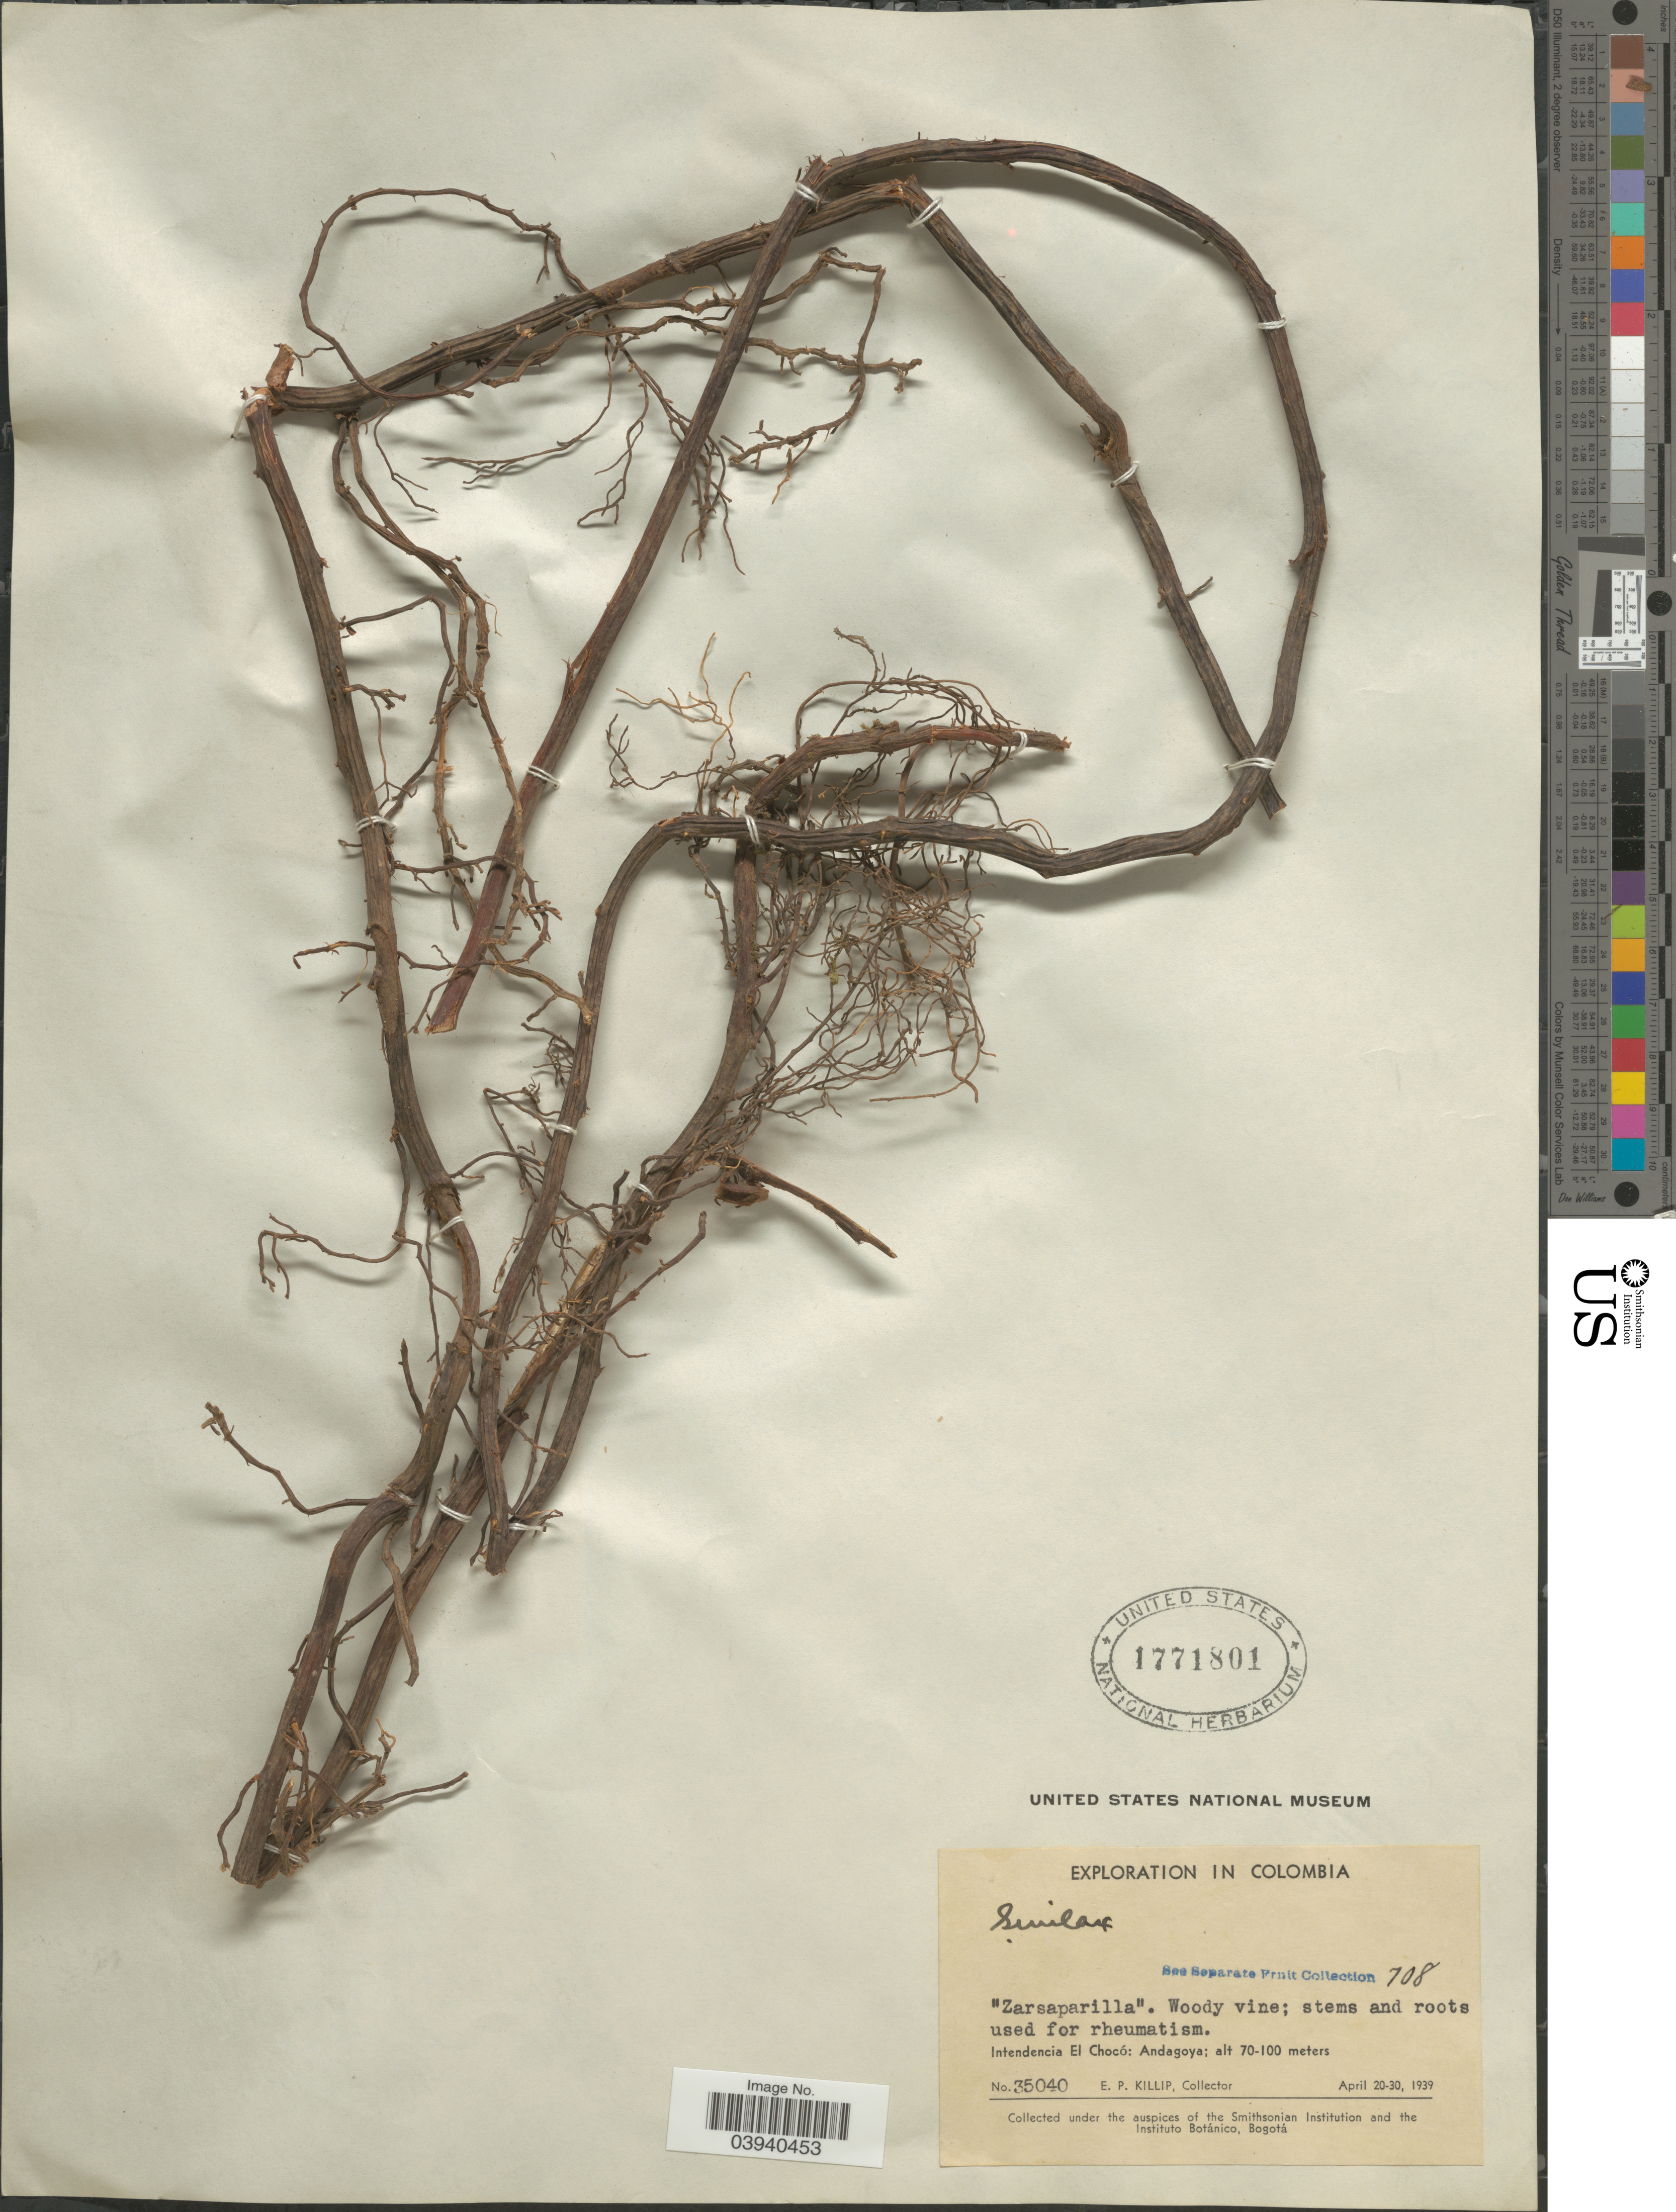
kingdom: Plantae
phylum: Tracheophyta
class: Liliopsida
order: Liliales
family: Smilacaceae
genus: Smilax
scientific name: Smilax sp.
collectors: E. P. Killip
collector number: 35040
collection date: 1939-04-20/1939-04-30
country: Colombia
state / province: Chocó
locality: Intendencia El Chocó: Andagoya.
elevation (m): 70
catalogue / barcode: US 1771801